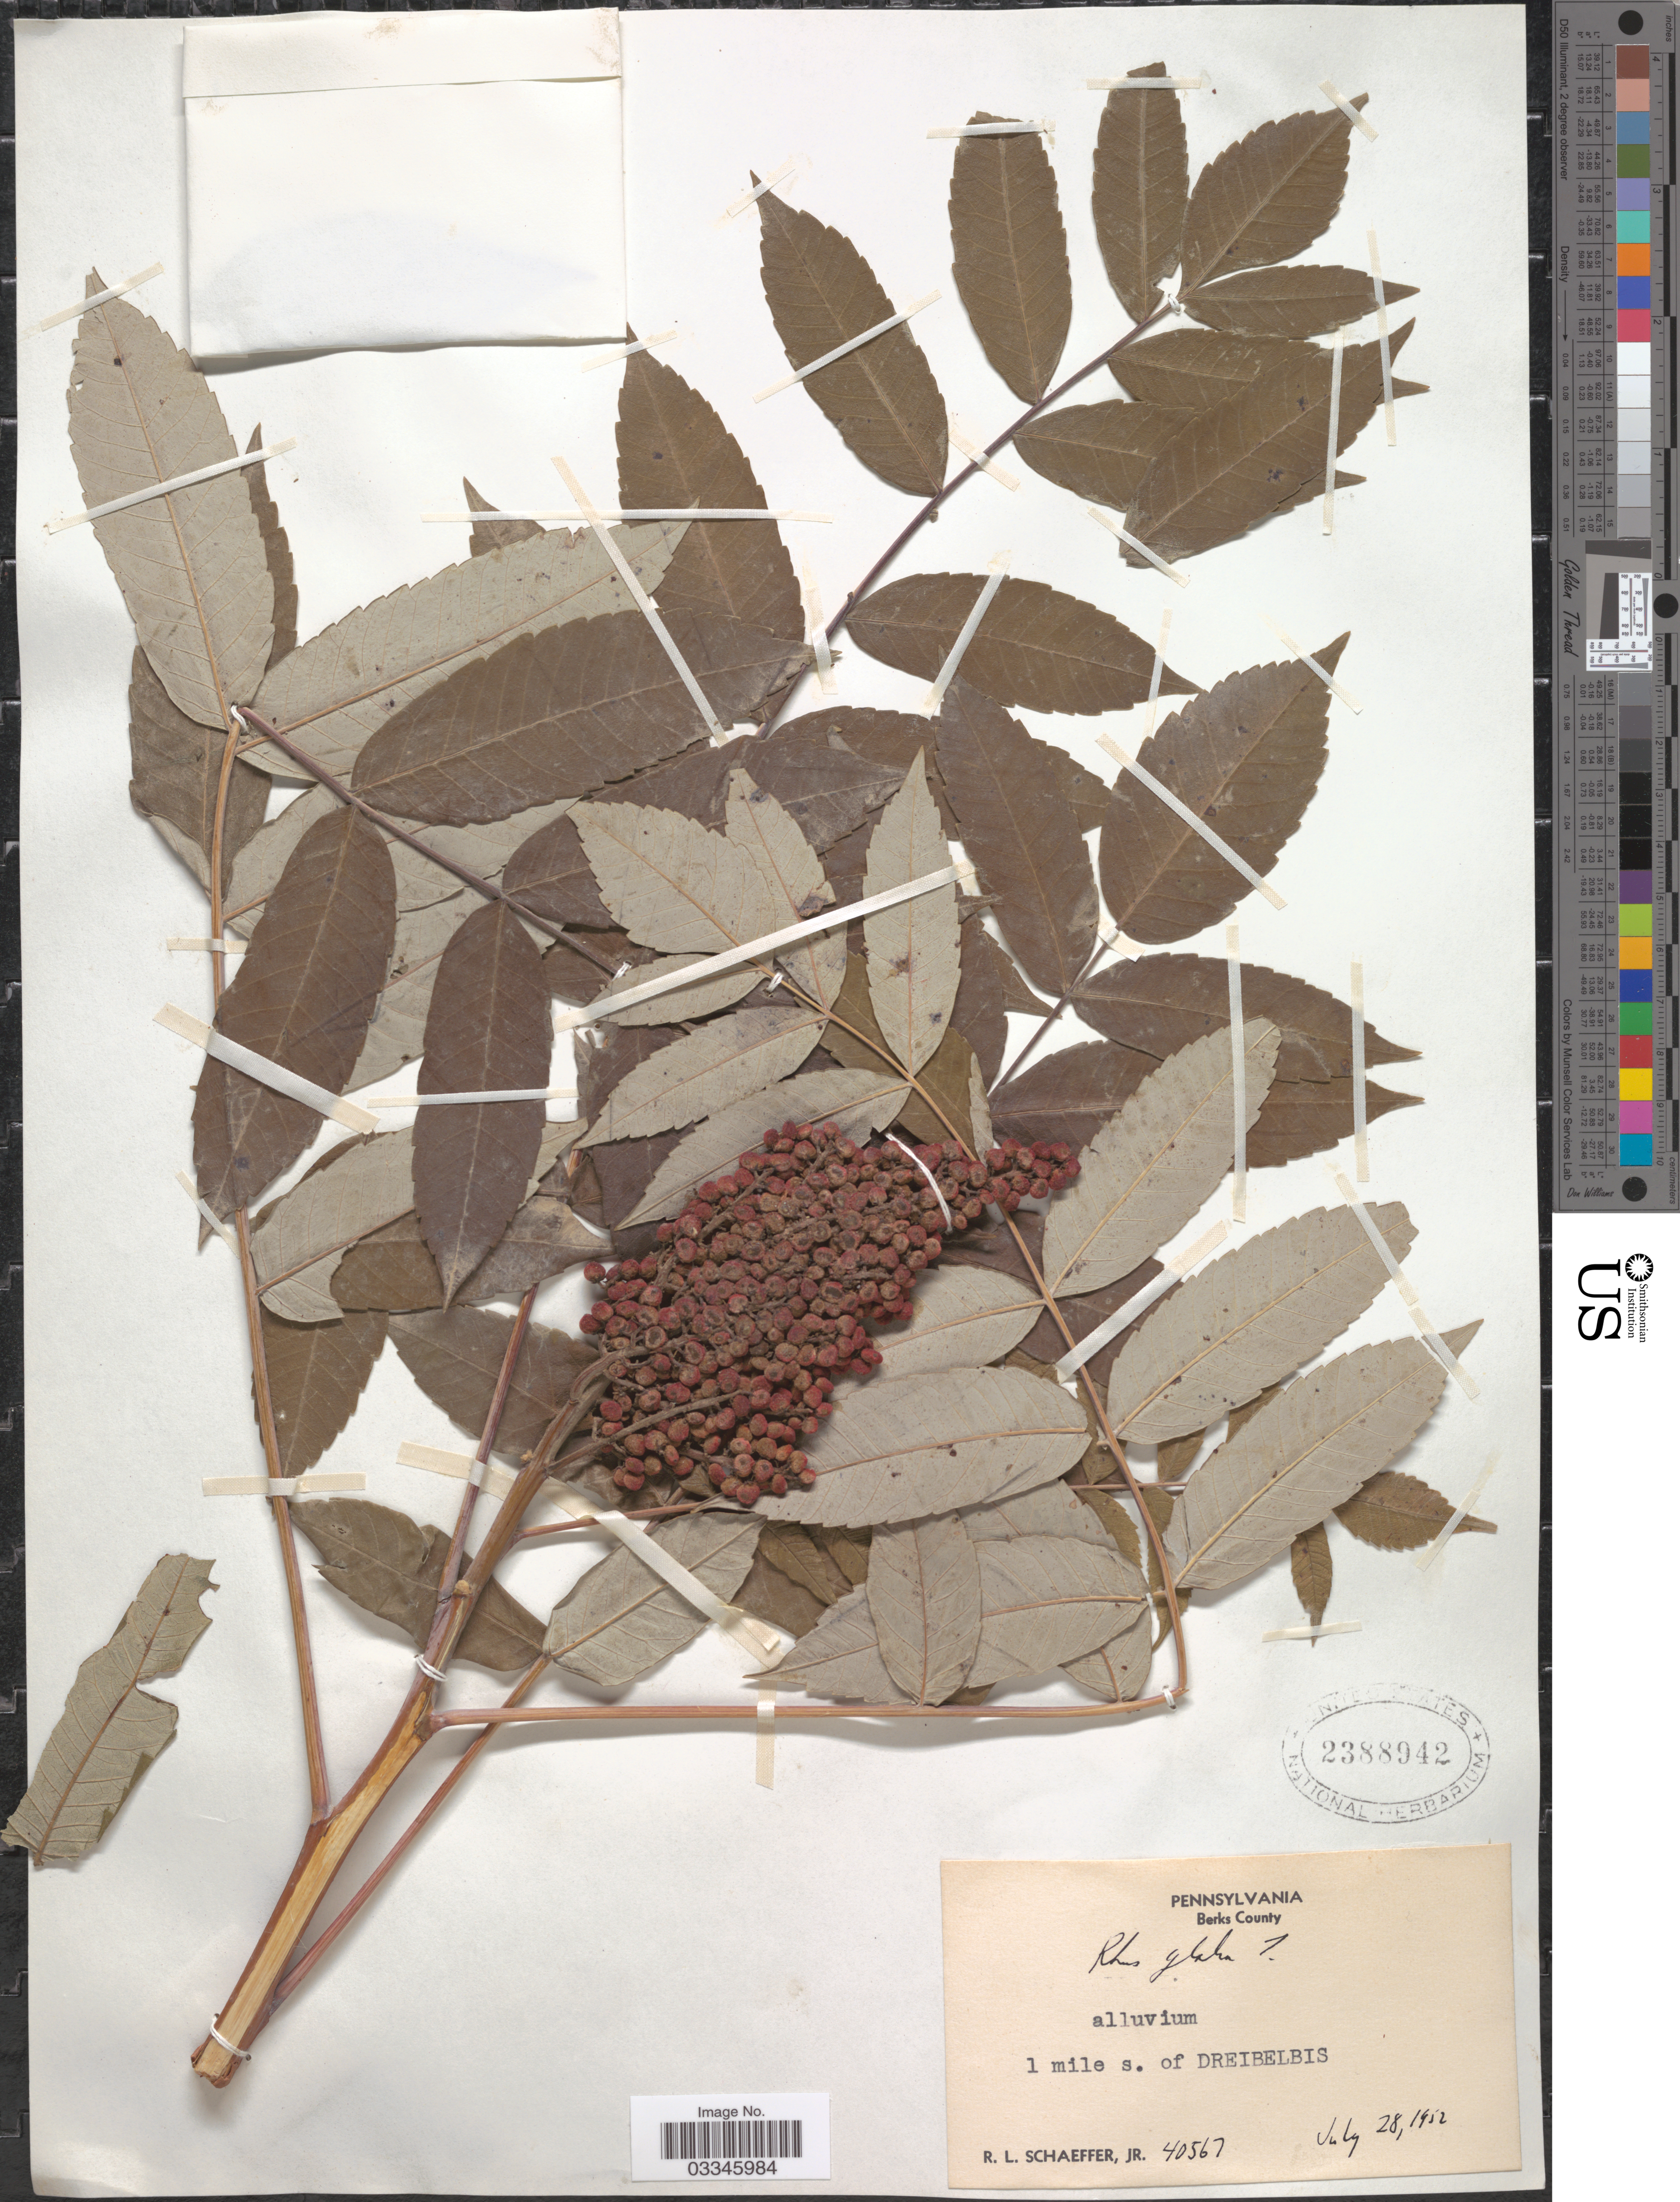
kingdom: Plantae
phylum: Tracheophyta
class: Magnoliopsida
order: Sapindales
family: Anacardiaceae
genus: Rhus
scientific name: Rhus glabra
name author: L.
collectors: R. L. Schaeffer Jr.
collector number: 40567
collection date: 1952-07-28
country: United States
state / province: Pennsylvania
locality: Berks County. 1 mile s. of Dreibelbis.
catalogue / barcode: US 2388942